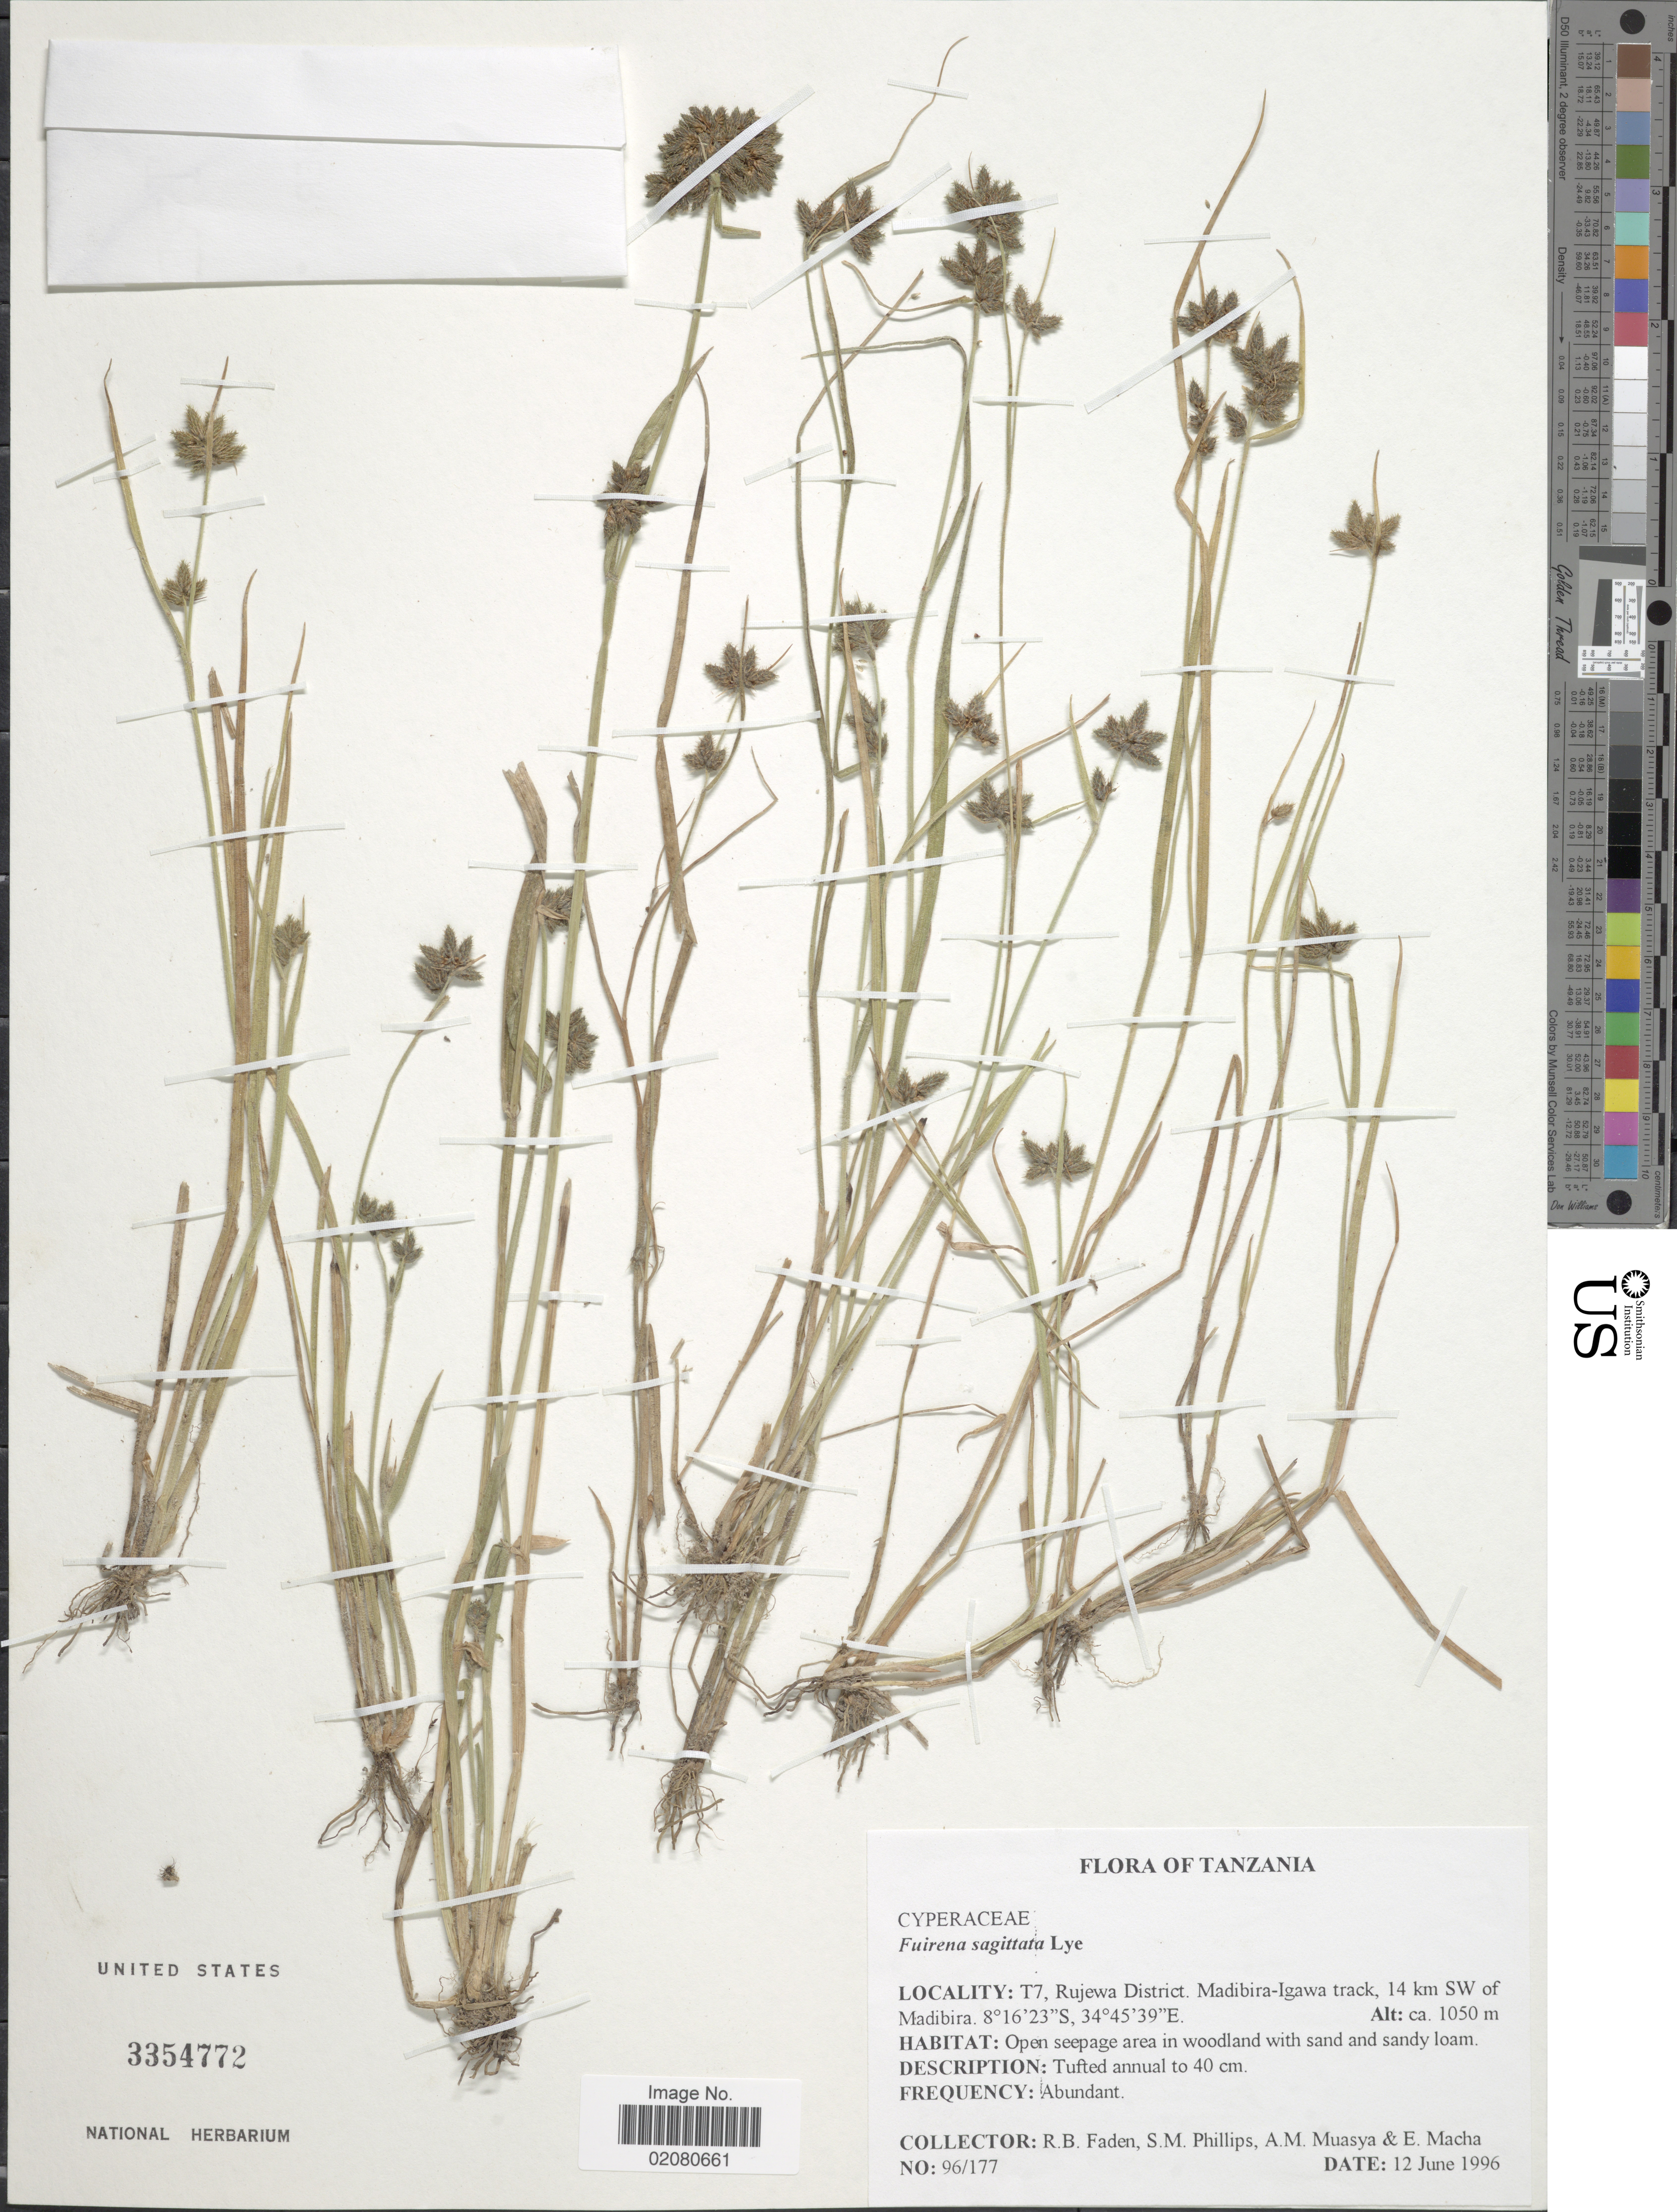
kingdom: Plantae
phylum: Tracheophyta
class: Liliopsida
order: Poales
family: Cyperaceae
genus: Fuirena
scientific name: Fuirena sagittata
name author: Lye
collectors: R. B. Faden, S. M. Phillips, A. Muasya & E. Macha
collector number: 96/177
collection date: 1996-06-12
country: Tanzania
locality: T7, Rujewa District. Madibira-Igawa track, 14 km SW of Madibiria.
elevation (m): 1050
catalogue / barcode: US 3354772